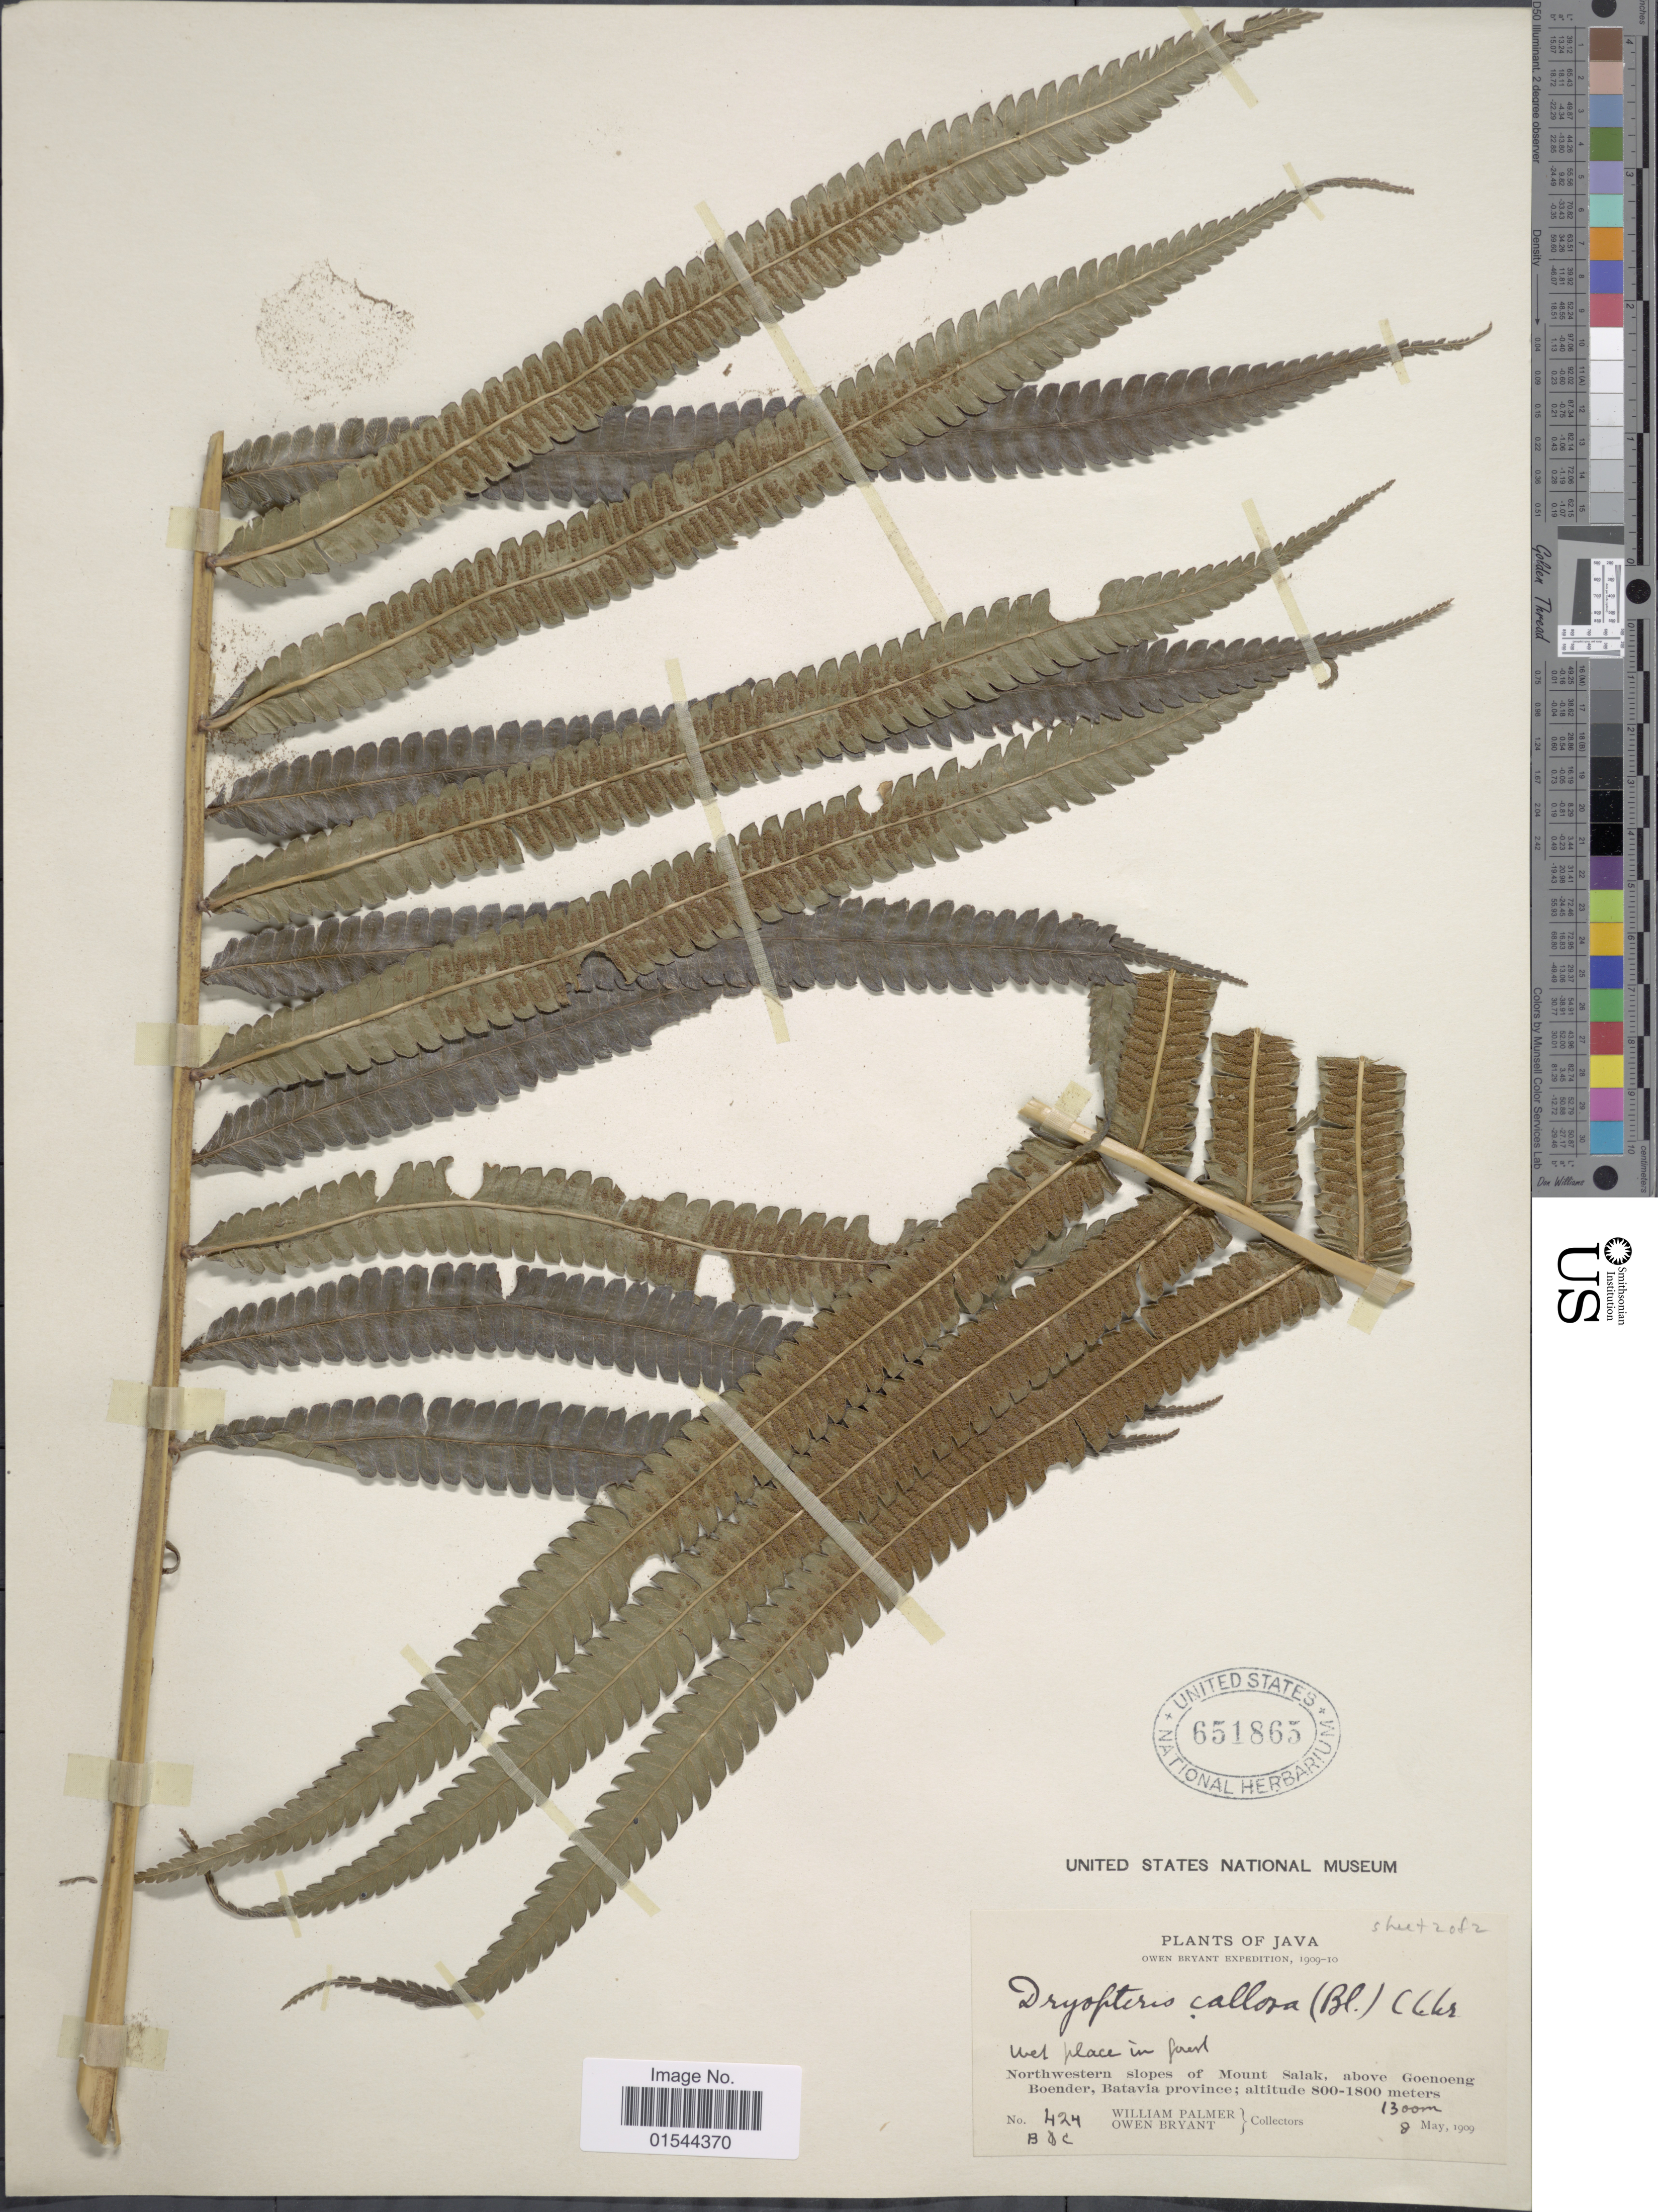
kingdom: Plantae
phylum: Tracheophyta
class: Polypodiopsida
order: Polypodiales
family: Thelypteridaceae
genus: Pneumatopteris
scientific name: Pneumatopteris callosa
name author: (Blume) Nakai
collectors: W. Palmer & O. Bryant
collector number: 424*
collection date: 1909-05-08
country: Indonesia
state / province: Java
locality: Nortwestern slopes of Mount Salak, above goenoeng Boender, Batavia province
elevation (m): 1300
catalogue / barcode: US 651865